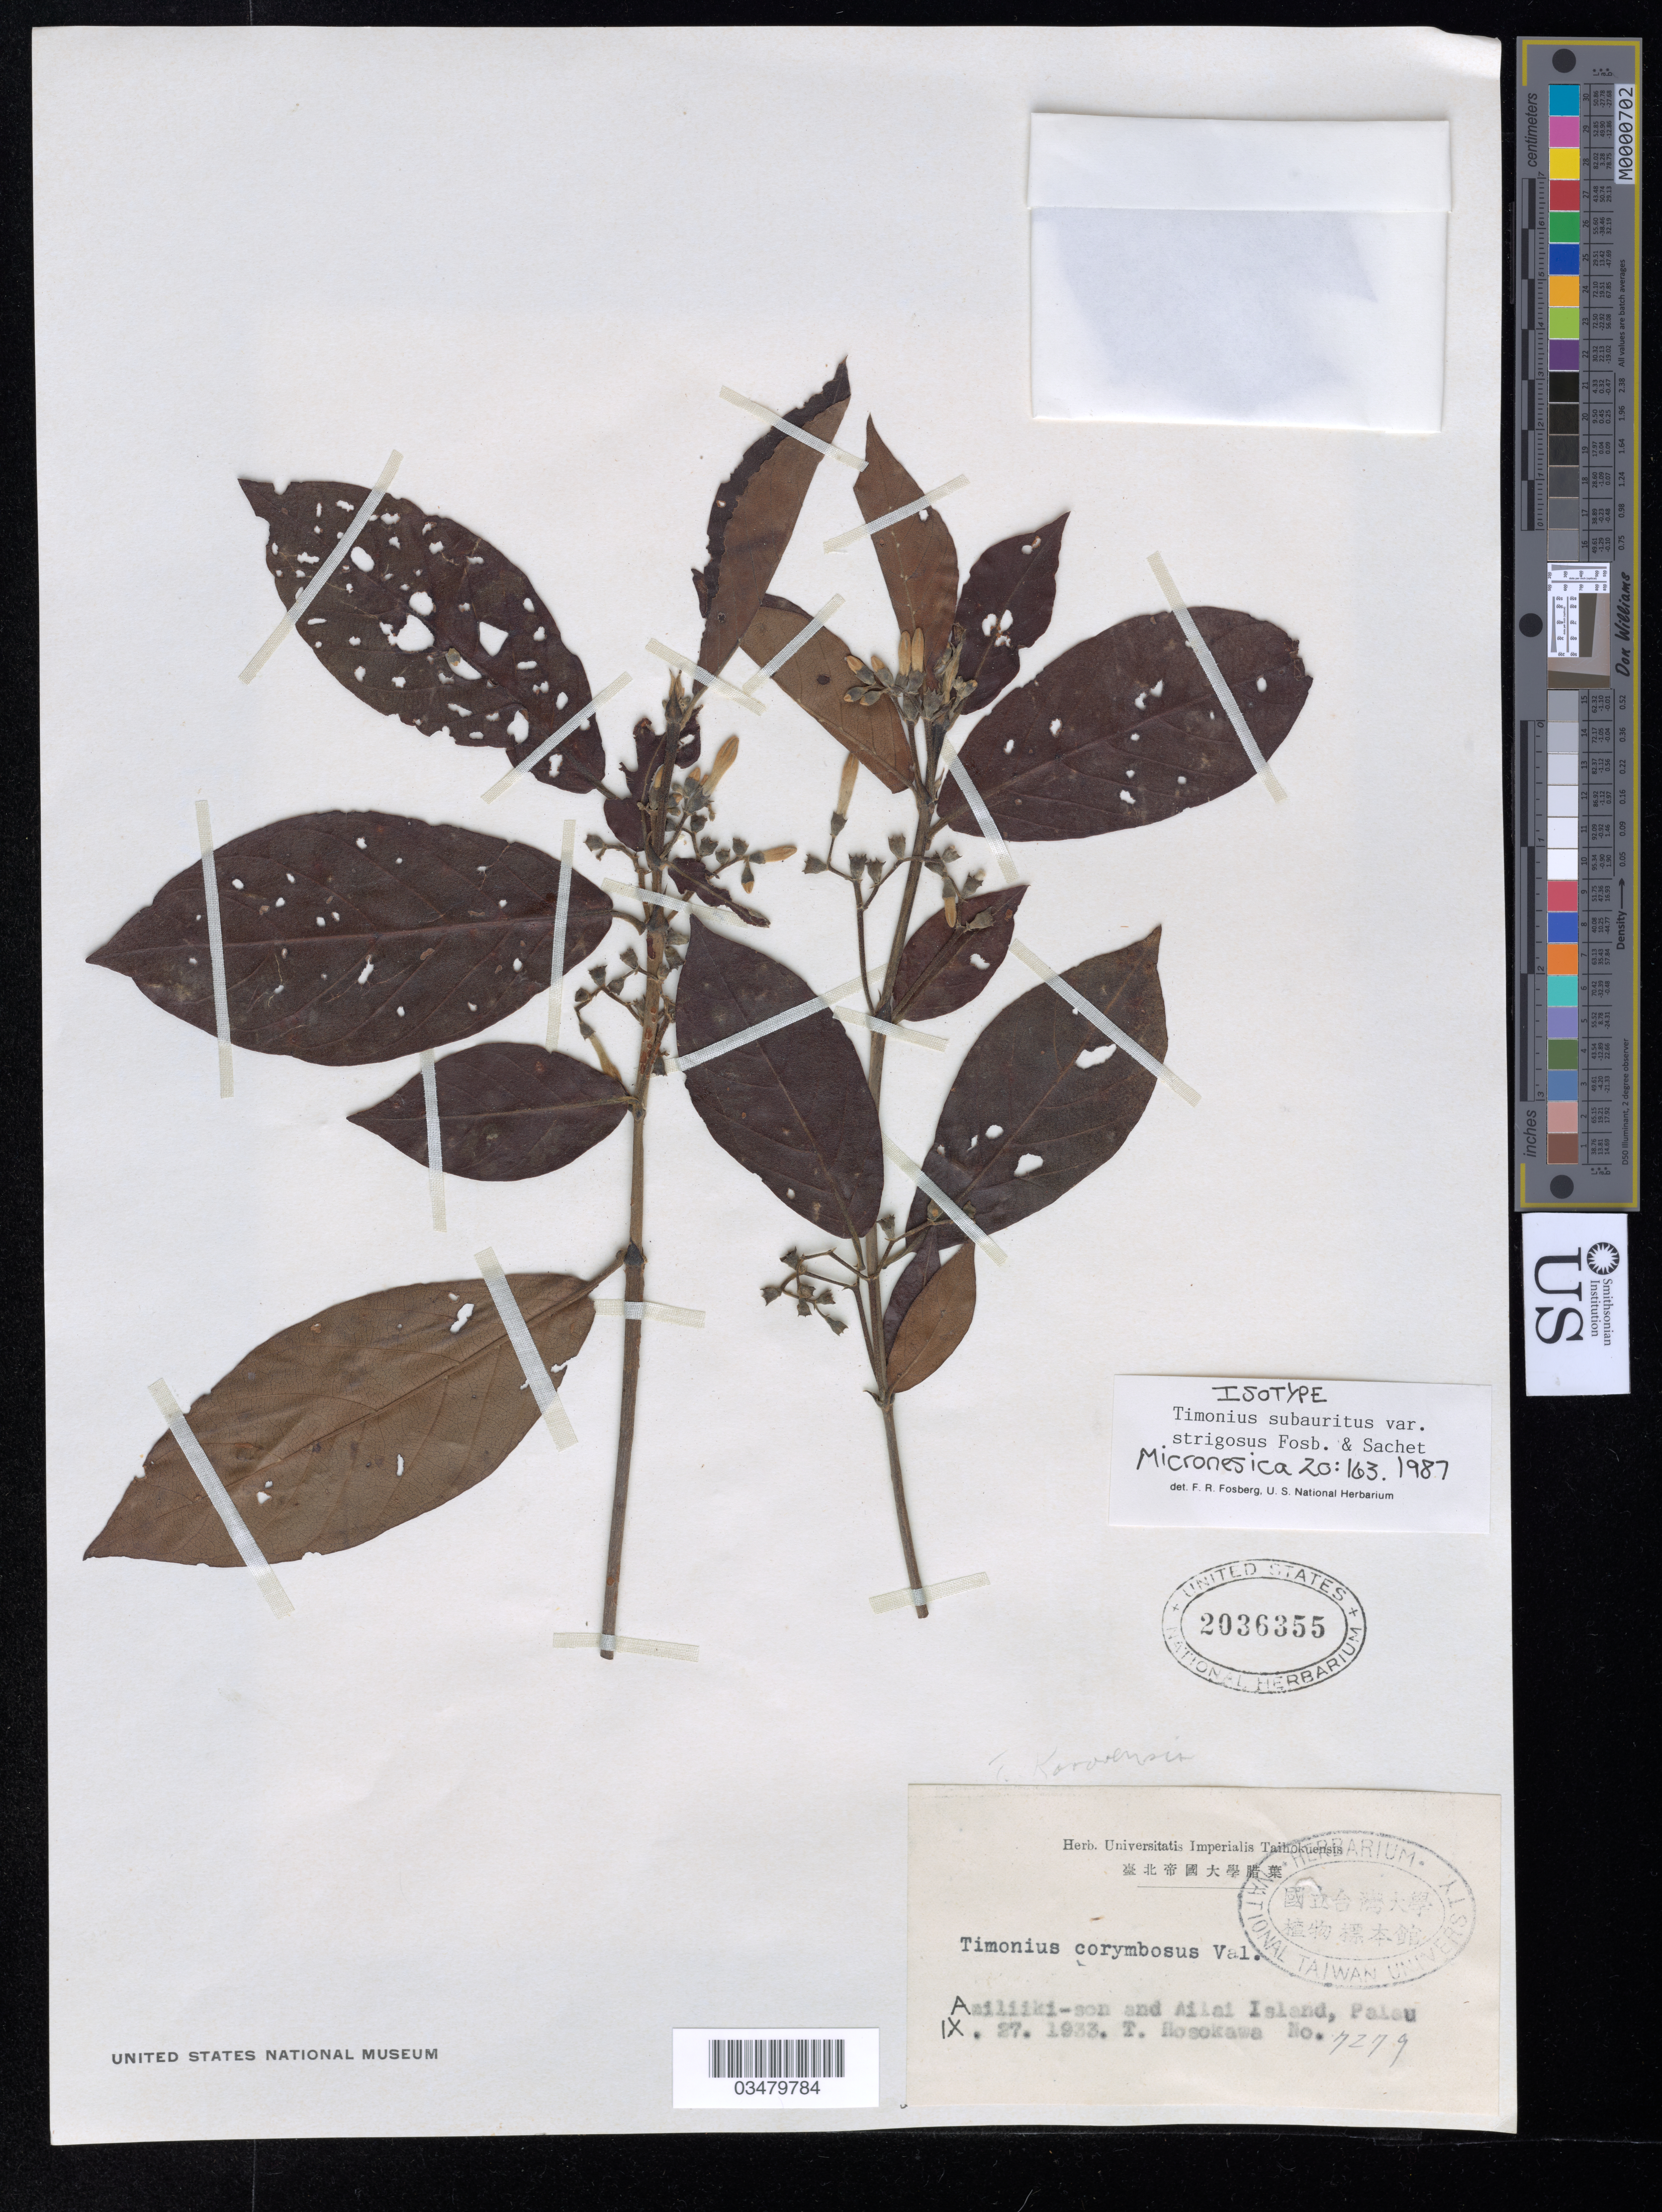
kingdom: Plantae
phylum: Tracheophyta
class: Magnoliopsida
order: Gentianales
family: Rubiaceae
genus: Timonius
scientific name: Timonius subauritus var. strigosus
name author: Fosberg & Sachet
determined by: Fosberg, F. R.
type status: Isotype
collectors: T. Hosokawa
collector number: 7279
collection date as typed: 27 Sep 1933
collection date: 1933-09-27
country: Palau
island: Babeldaob [Babelthuap]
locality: Aimiliiki-son and Ailai Island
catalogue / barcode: US 2036355